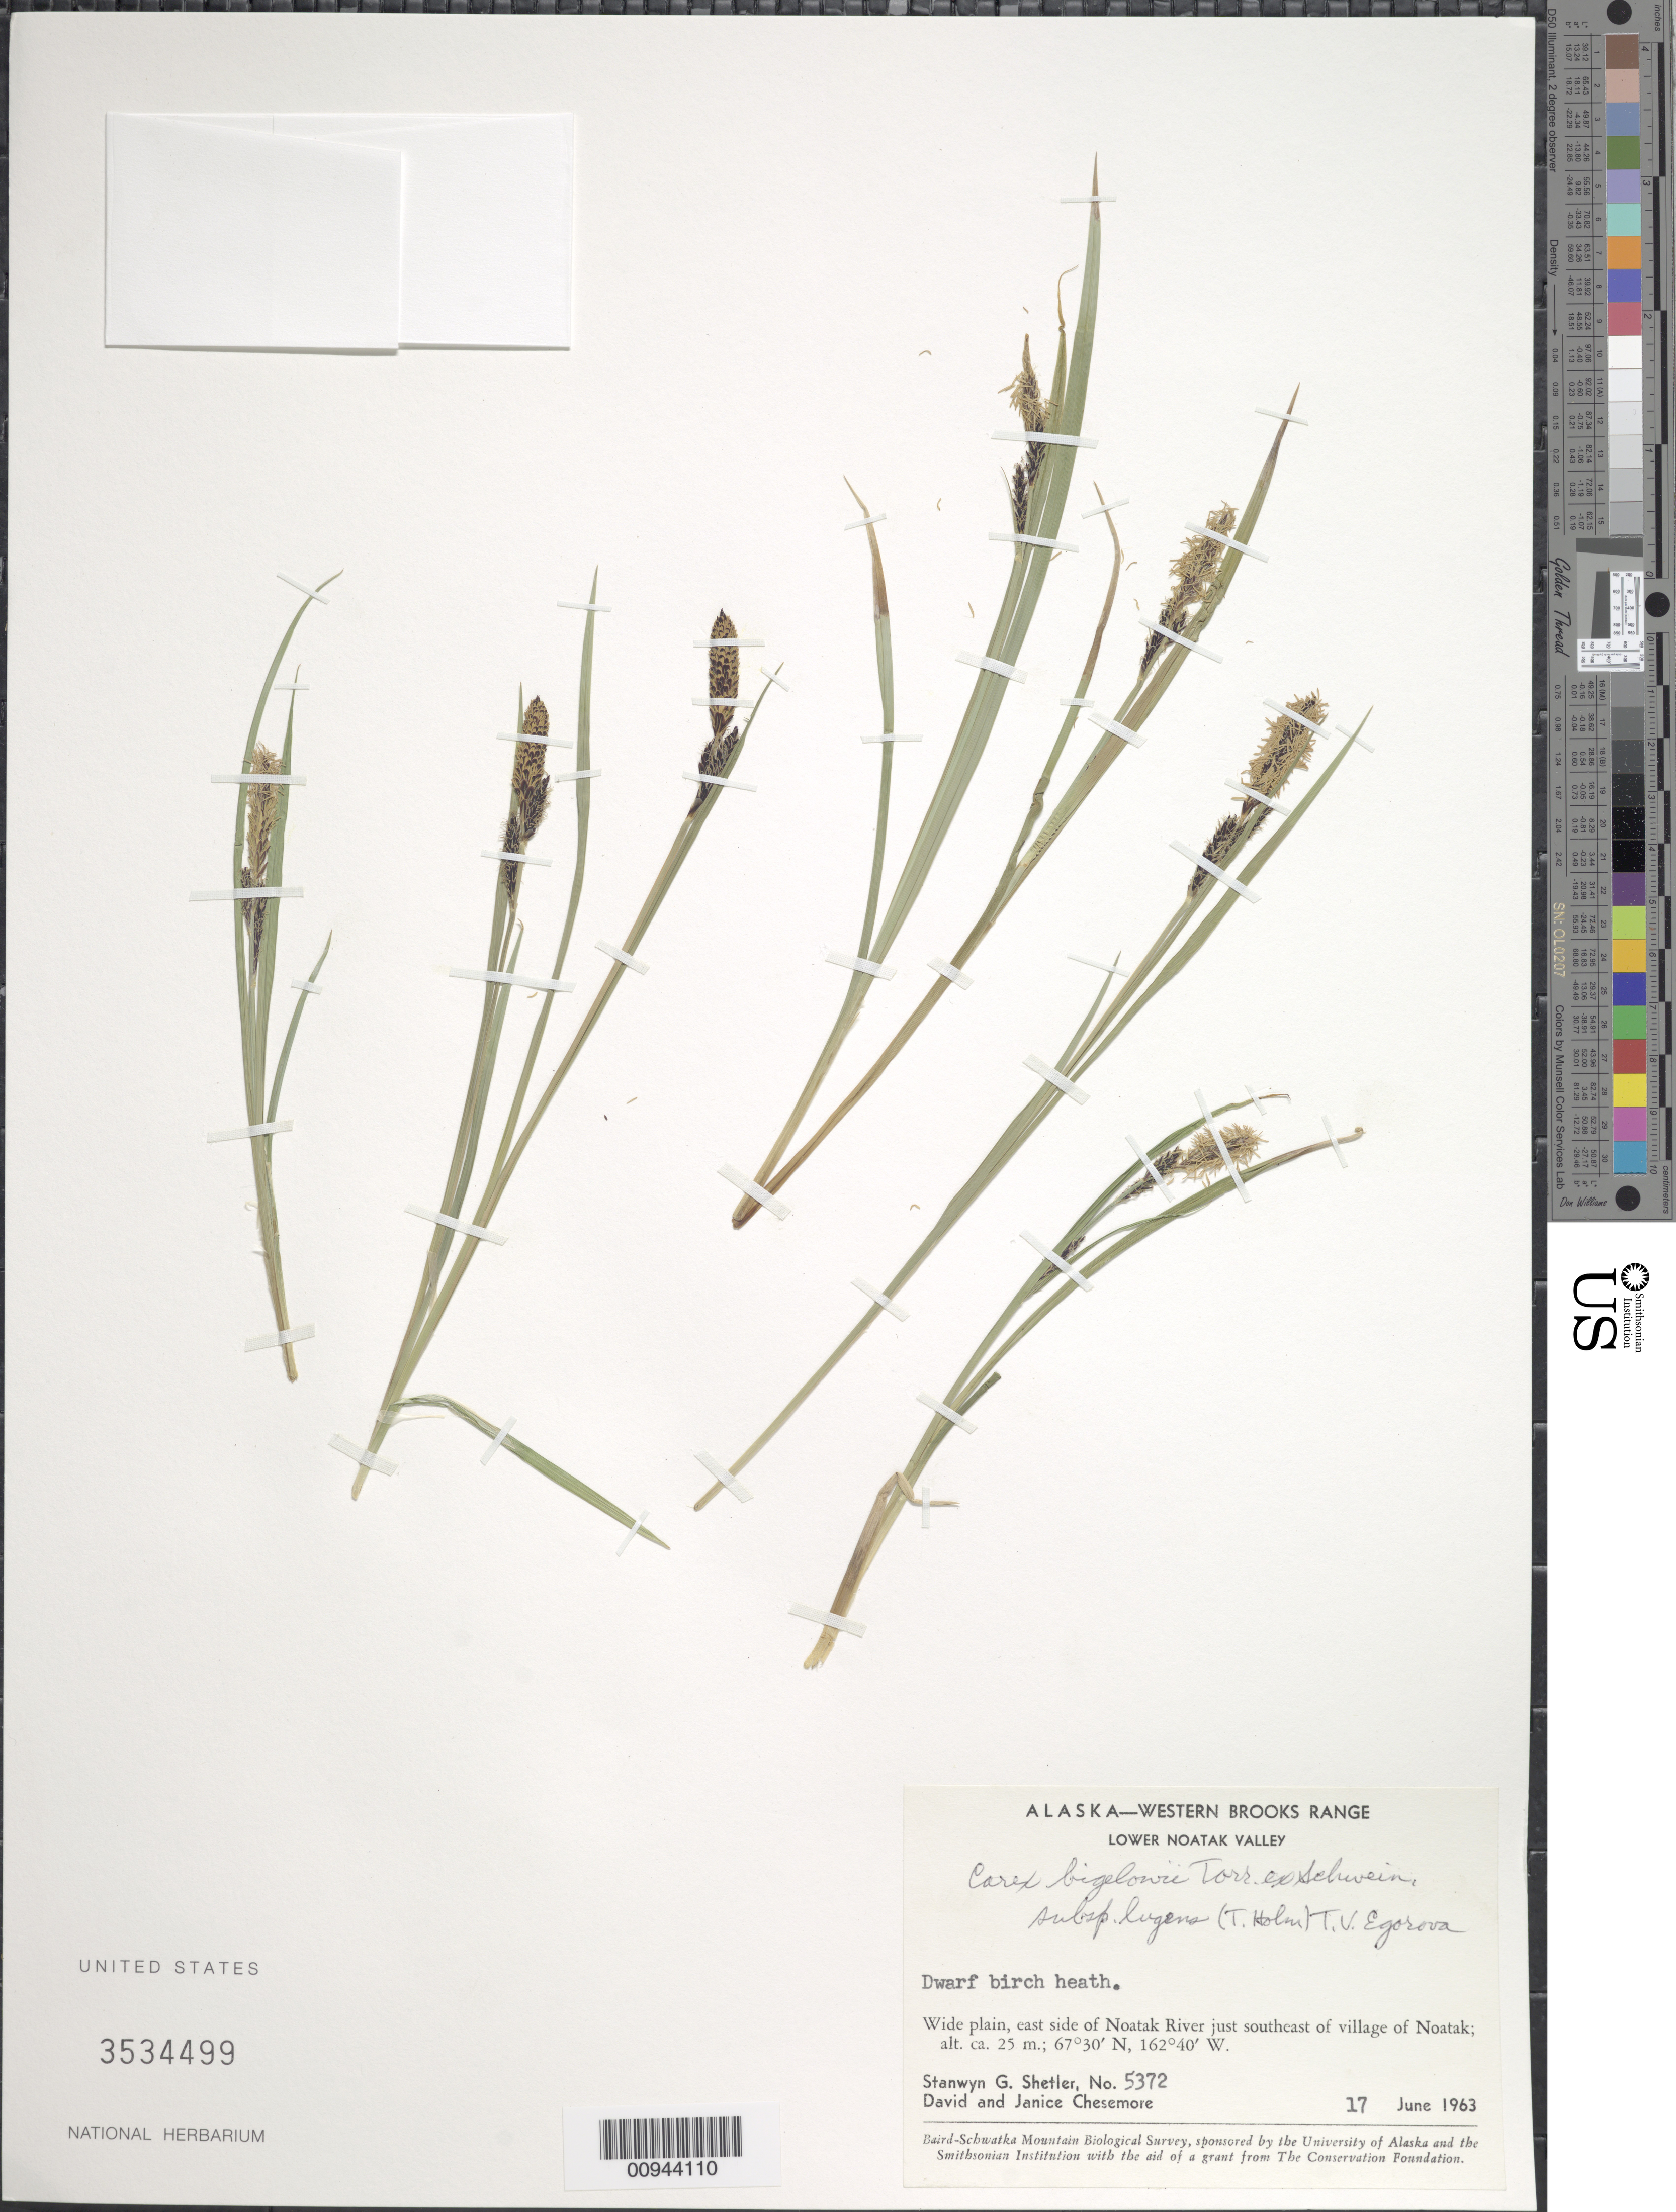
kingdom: Plantae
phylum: Tracheophyta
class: Liliopsida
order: Poales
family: Cyperaceae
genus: Carex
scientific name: Carex bigelowii subsp. lugens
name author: (Holm) T.V. Egorova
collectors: S. Shetler, D. Chesemore & J. Chesemore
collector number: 5372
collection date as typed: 17 Jun 1963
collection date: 1963-06-17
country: United States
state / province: Alaska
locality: East side of Noatak River just southeast of village of Noatak. Western Brooks Range, Lower Noatak Valley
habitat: Wide plain. Dwarf birch heath.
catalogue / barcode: US 3534499